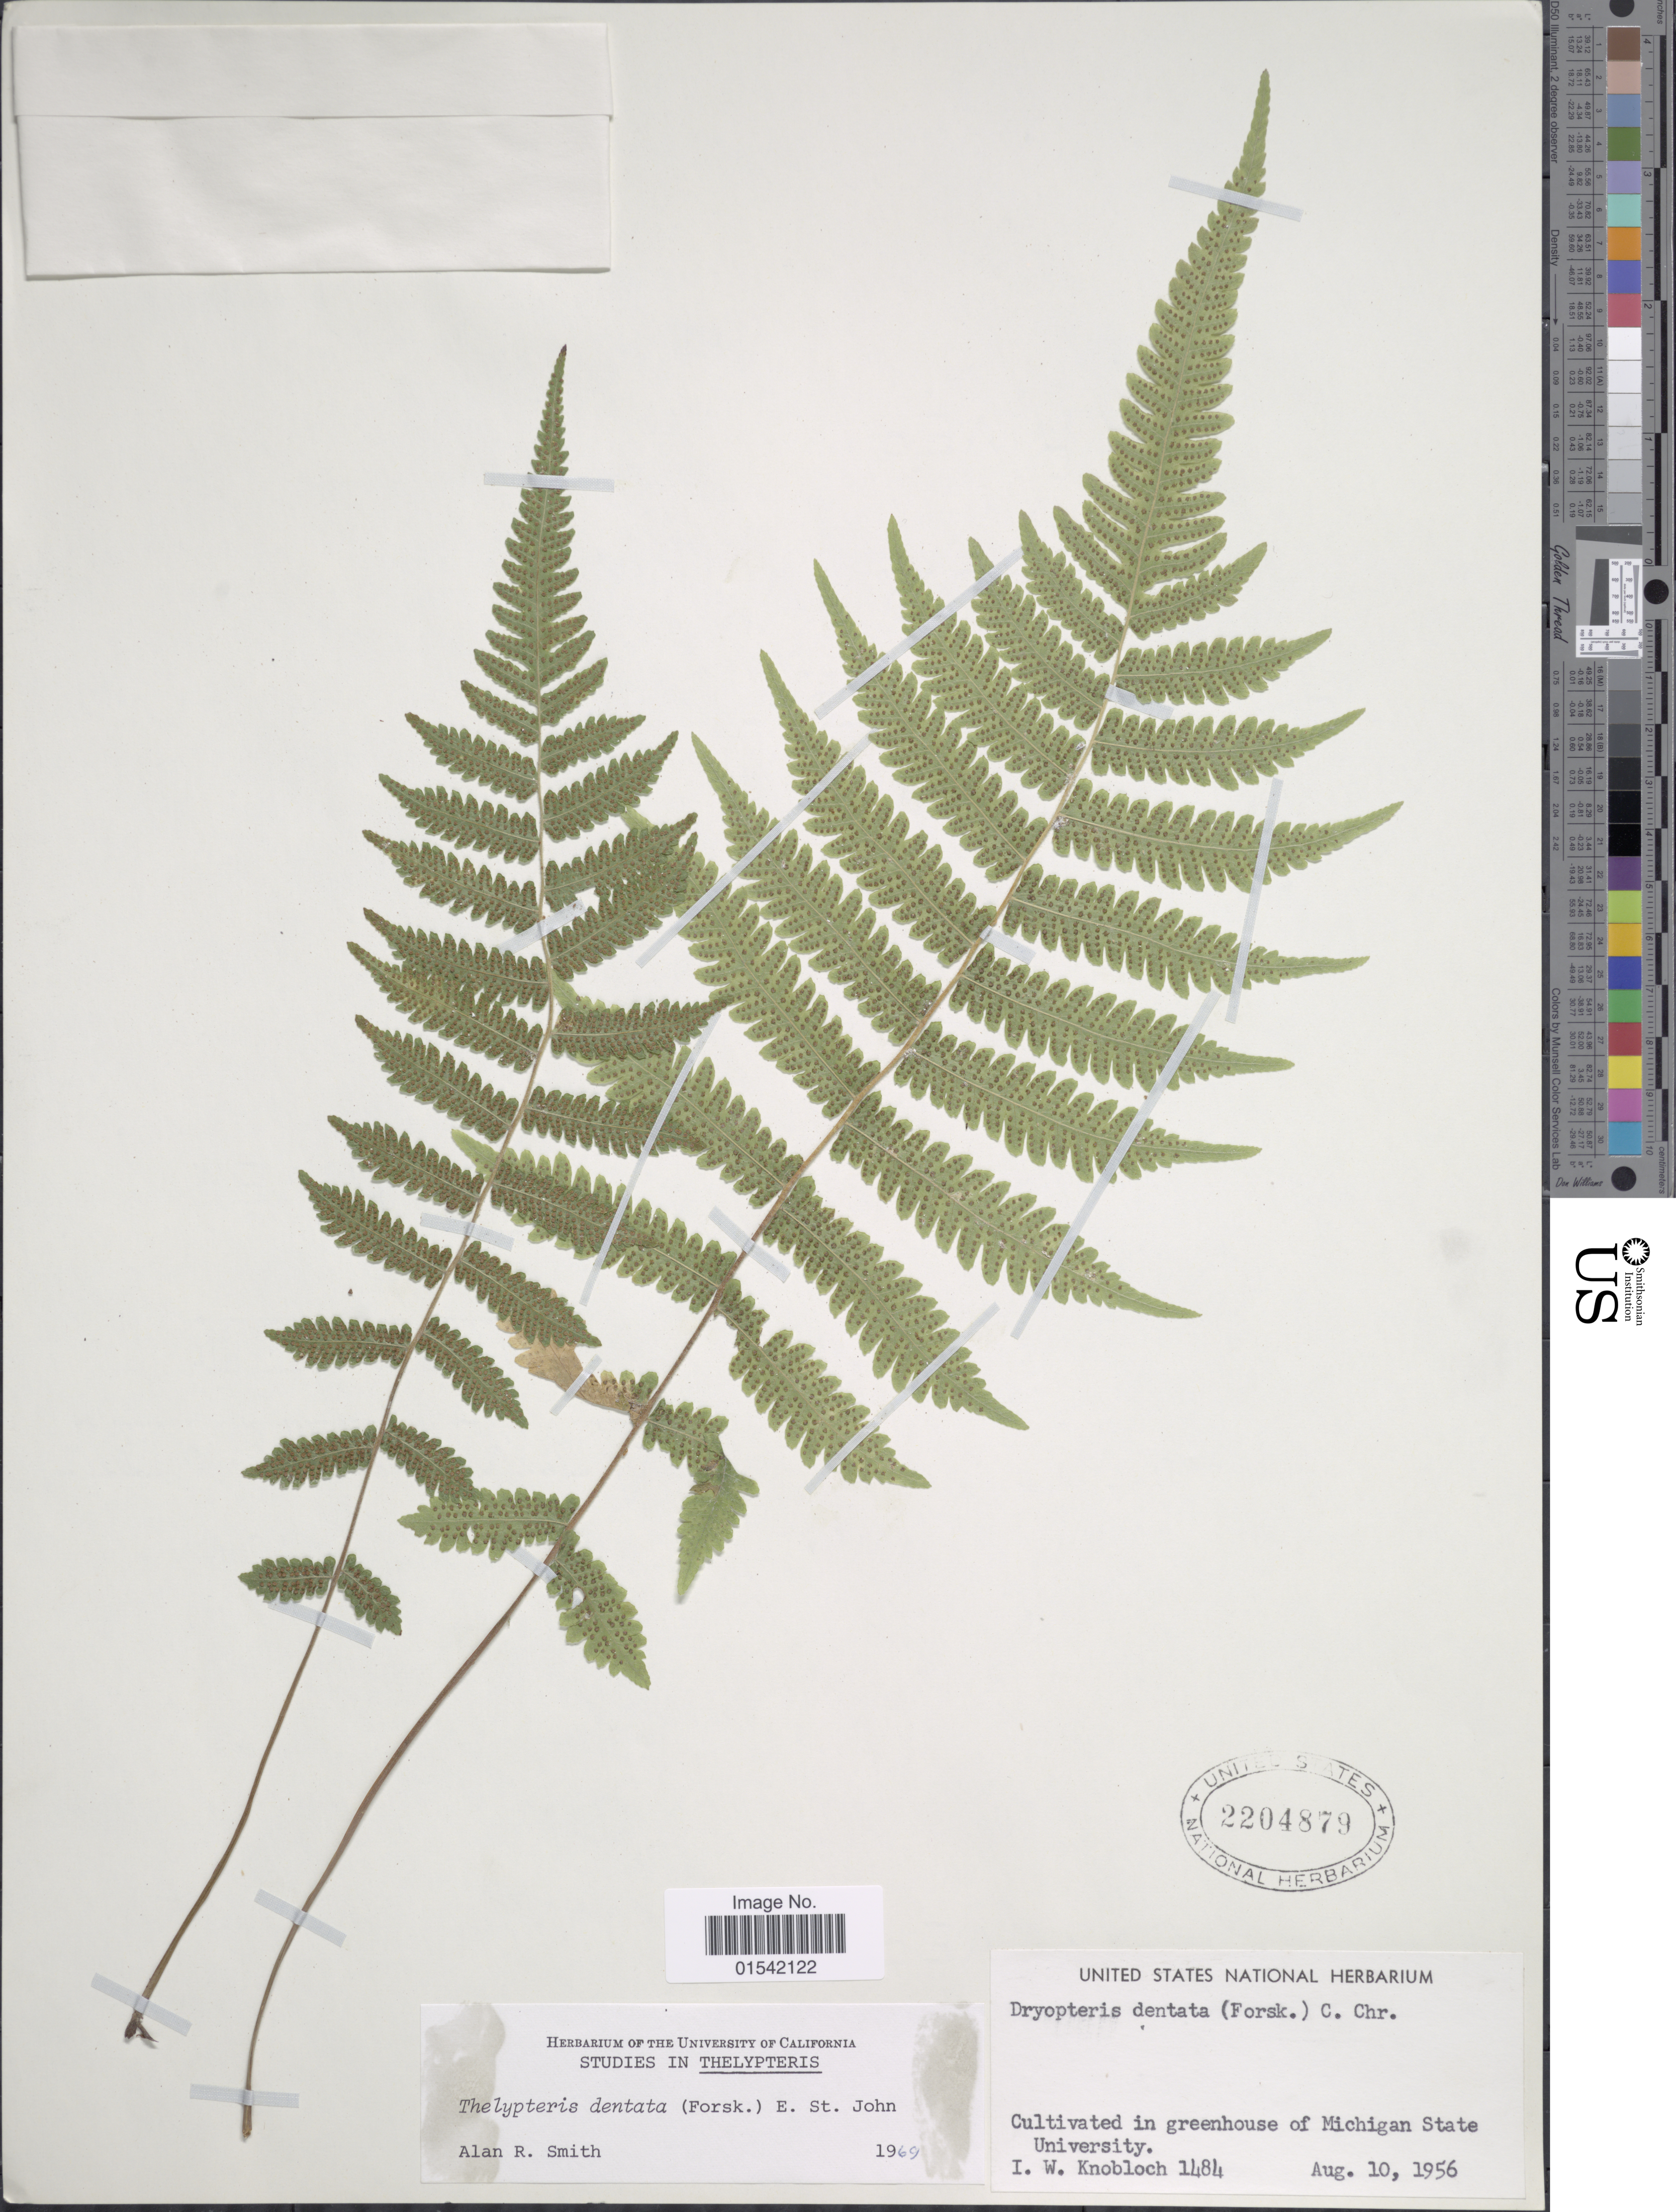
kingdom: Plantae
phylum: Tracheophyta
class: Polypodiopsida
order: Polypodiales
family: Thelypteridaceae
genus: Cyclosorus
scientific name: Cyclosorus dentatus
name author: (Forssk.) Ching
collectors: I. W. Knobloch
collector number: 1484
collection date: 1956-08-10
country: United States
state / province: Michigan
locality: Cultivated in greenhouse of Michigan State University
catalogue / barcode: US 2204879